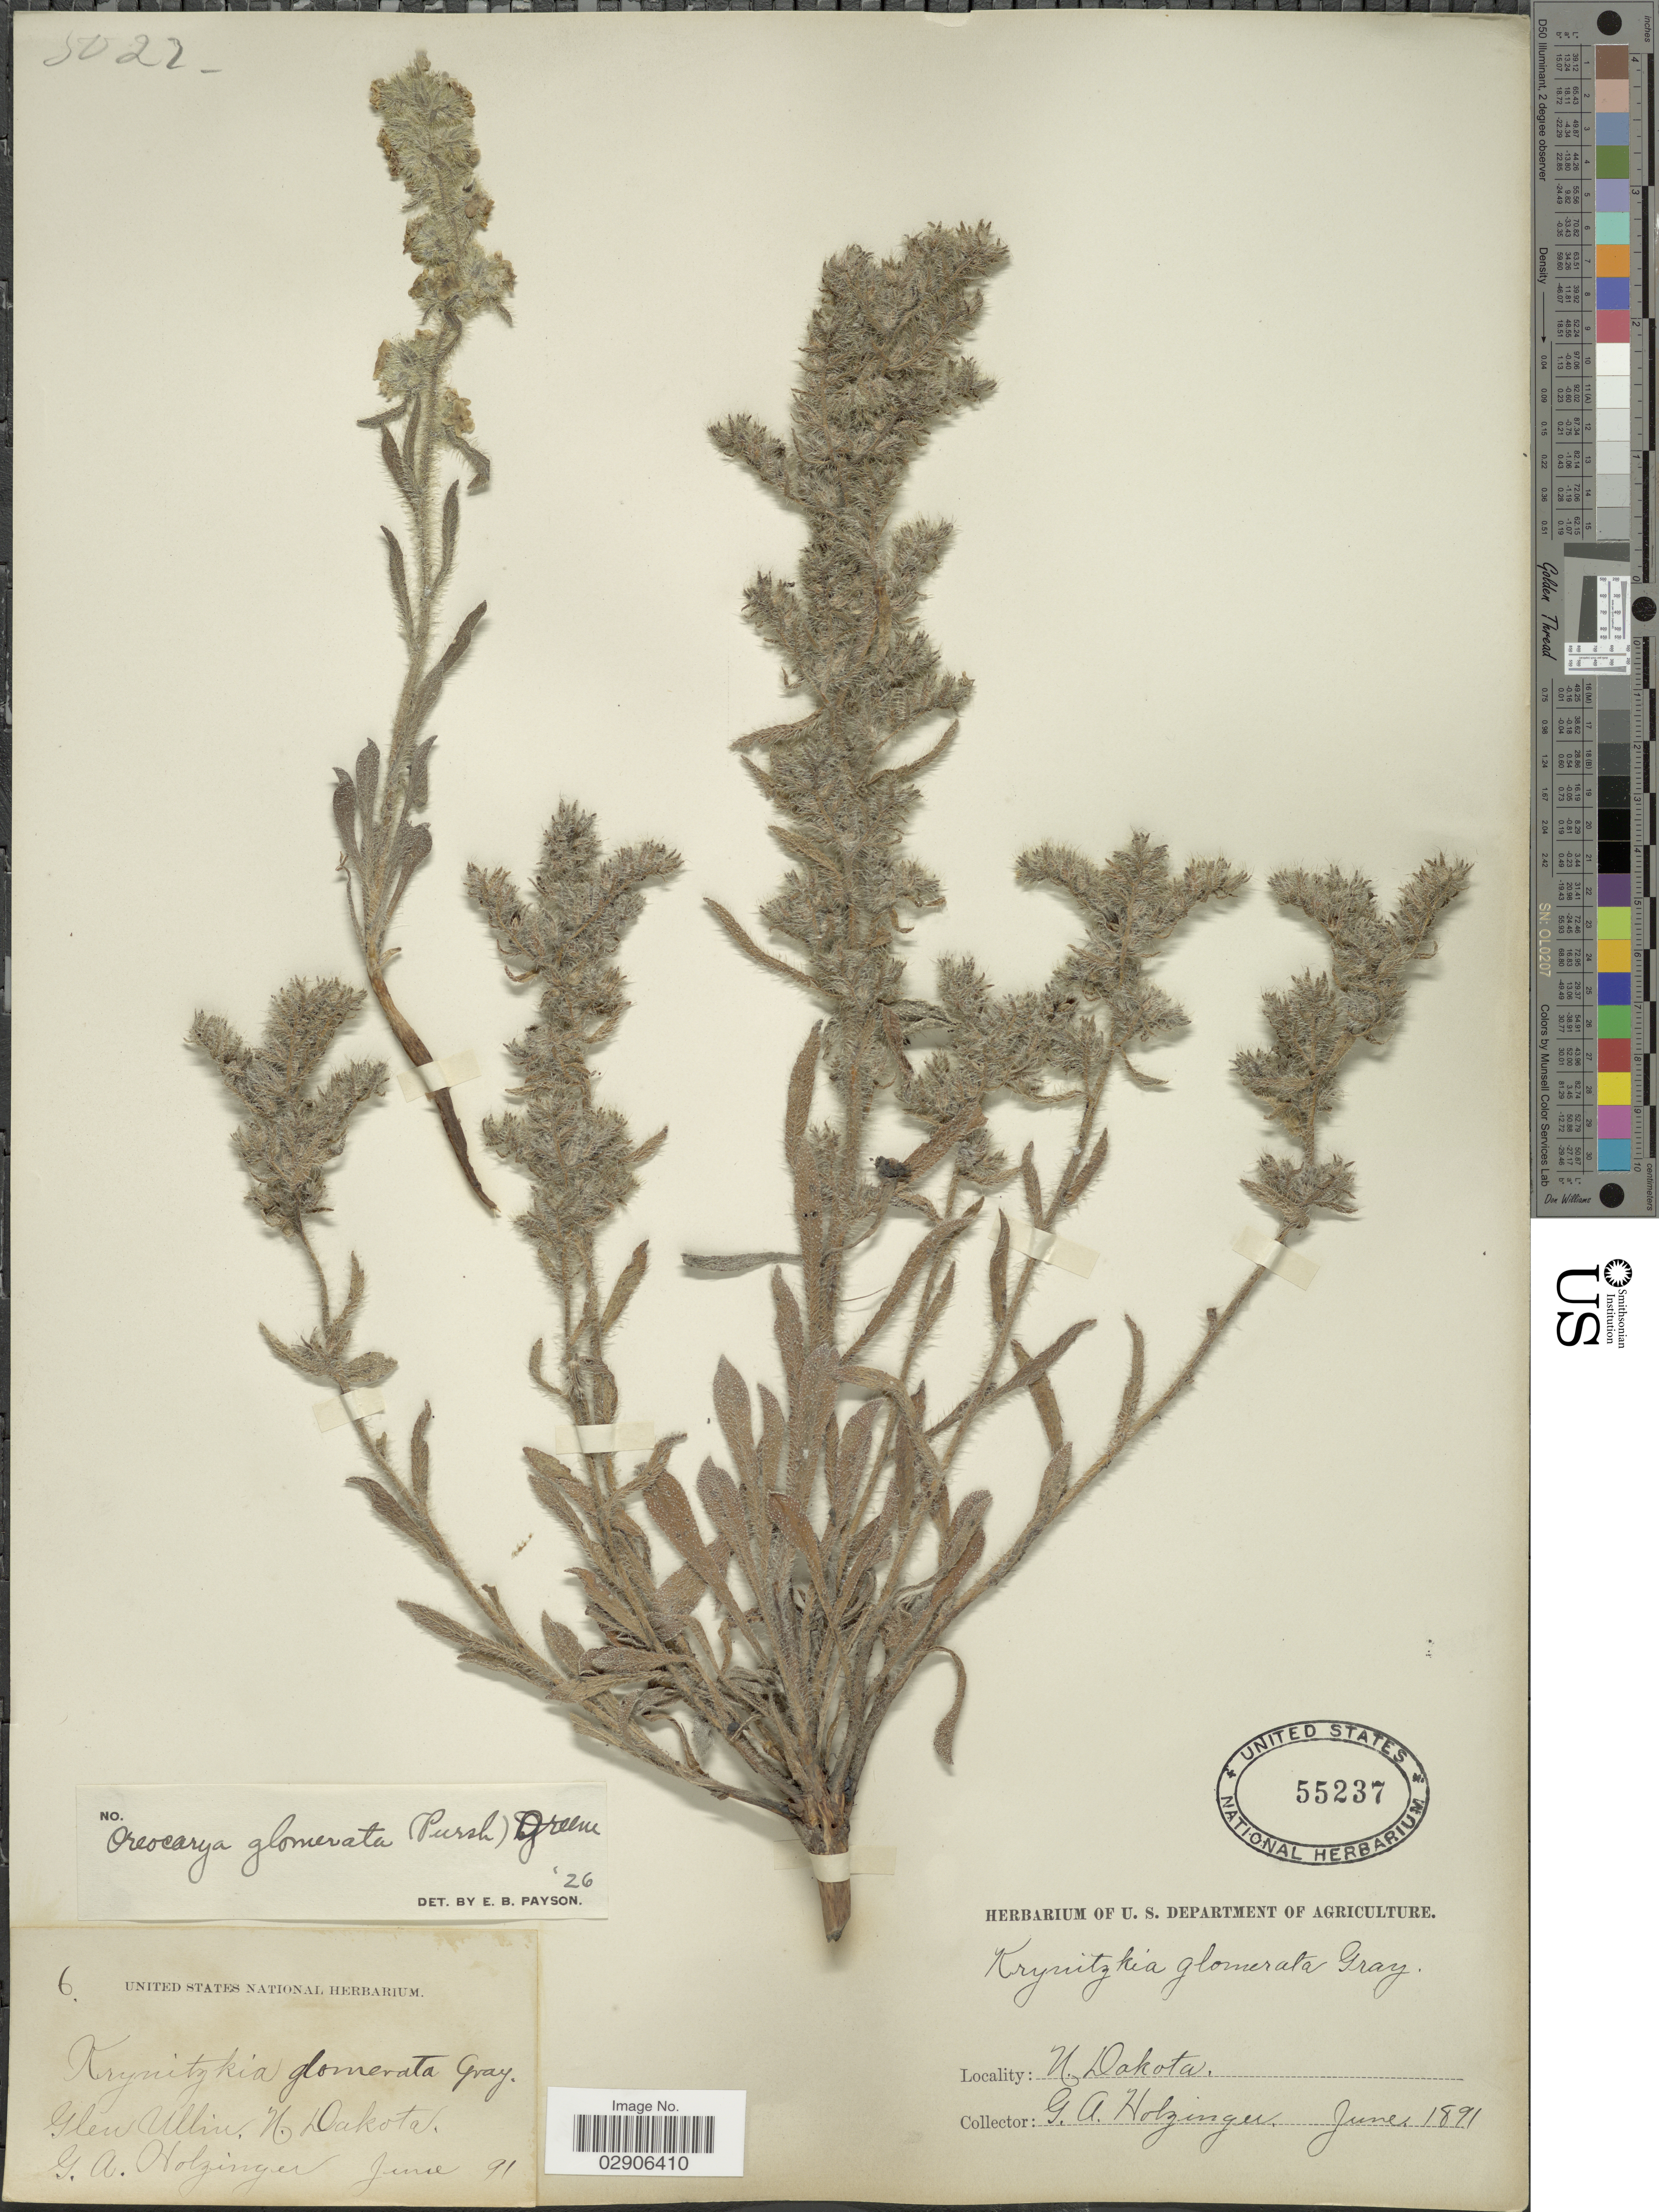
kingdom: Plantae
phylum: Tracheophyta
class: Magnoliopsida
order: Boraginales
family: Boraginaceae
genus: Oreocarya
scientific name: Oreocarya glomerata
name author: (Pursh) Greene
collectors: G. A. Holzinger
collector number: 6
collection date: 1891-06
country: United States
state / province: North Dakota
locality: Glen Ullin.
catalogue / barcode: US 55237